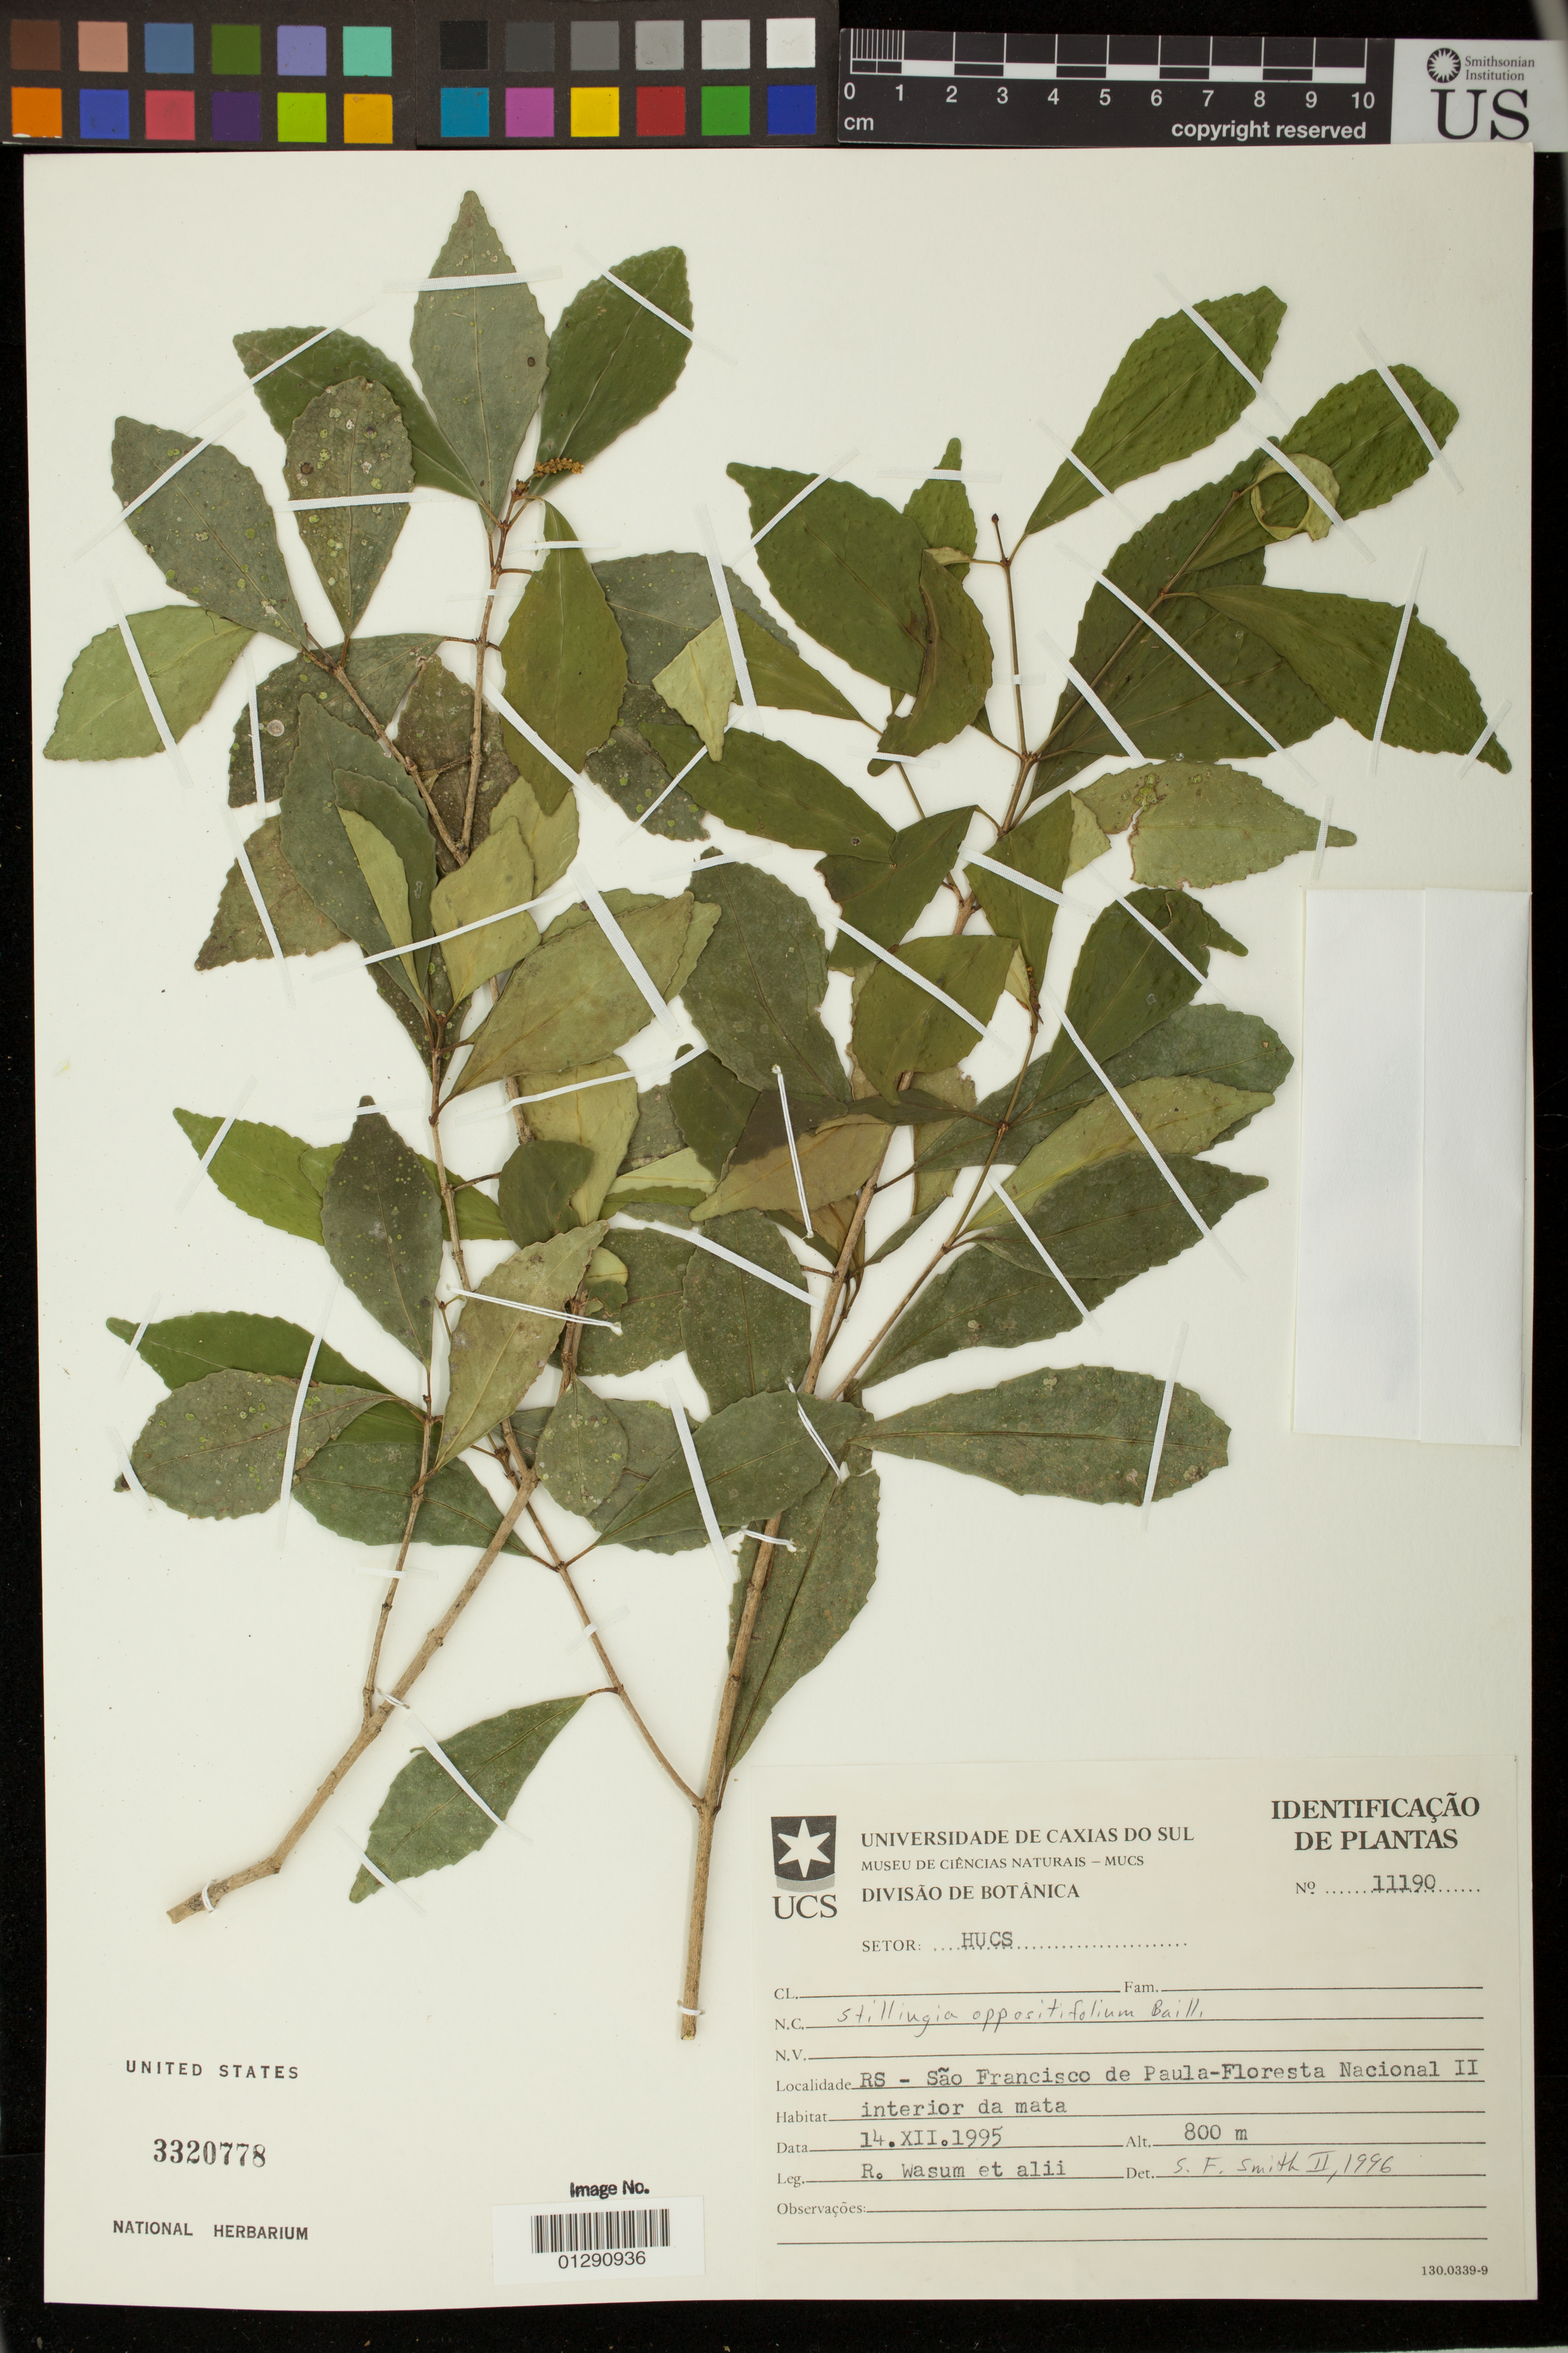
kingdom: Plantae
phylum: Tracheophyta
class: Magnoliopsida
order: Malpighiales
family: Euphorbiaceae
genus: Stillingia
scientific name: Stillingia oppositifolia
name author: Baill. ex Müll. Arg.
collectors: R. Wasum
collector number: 11190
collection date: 1995-12-14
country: Brazil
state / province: Rio Grande do Sul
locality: Sao Francisco de Paula- Floresta Nacional II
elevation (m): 800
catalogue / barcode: US 3320778